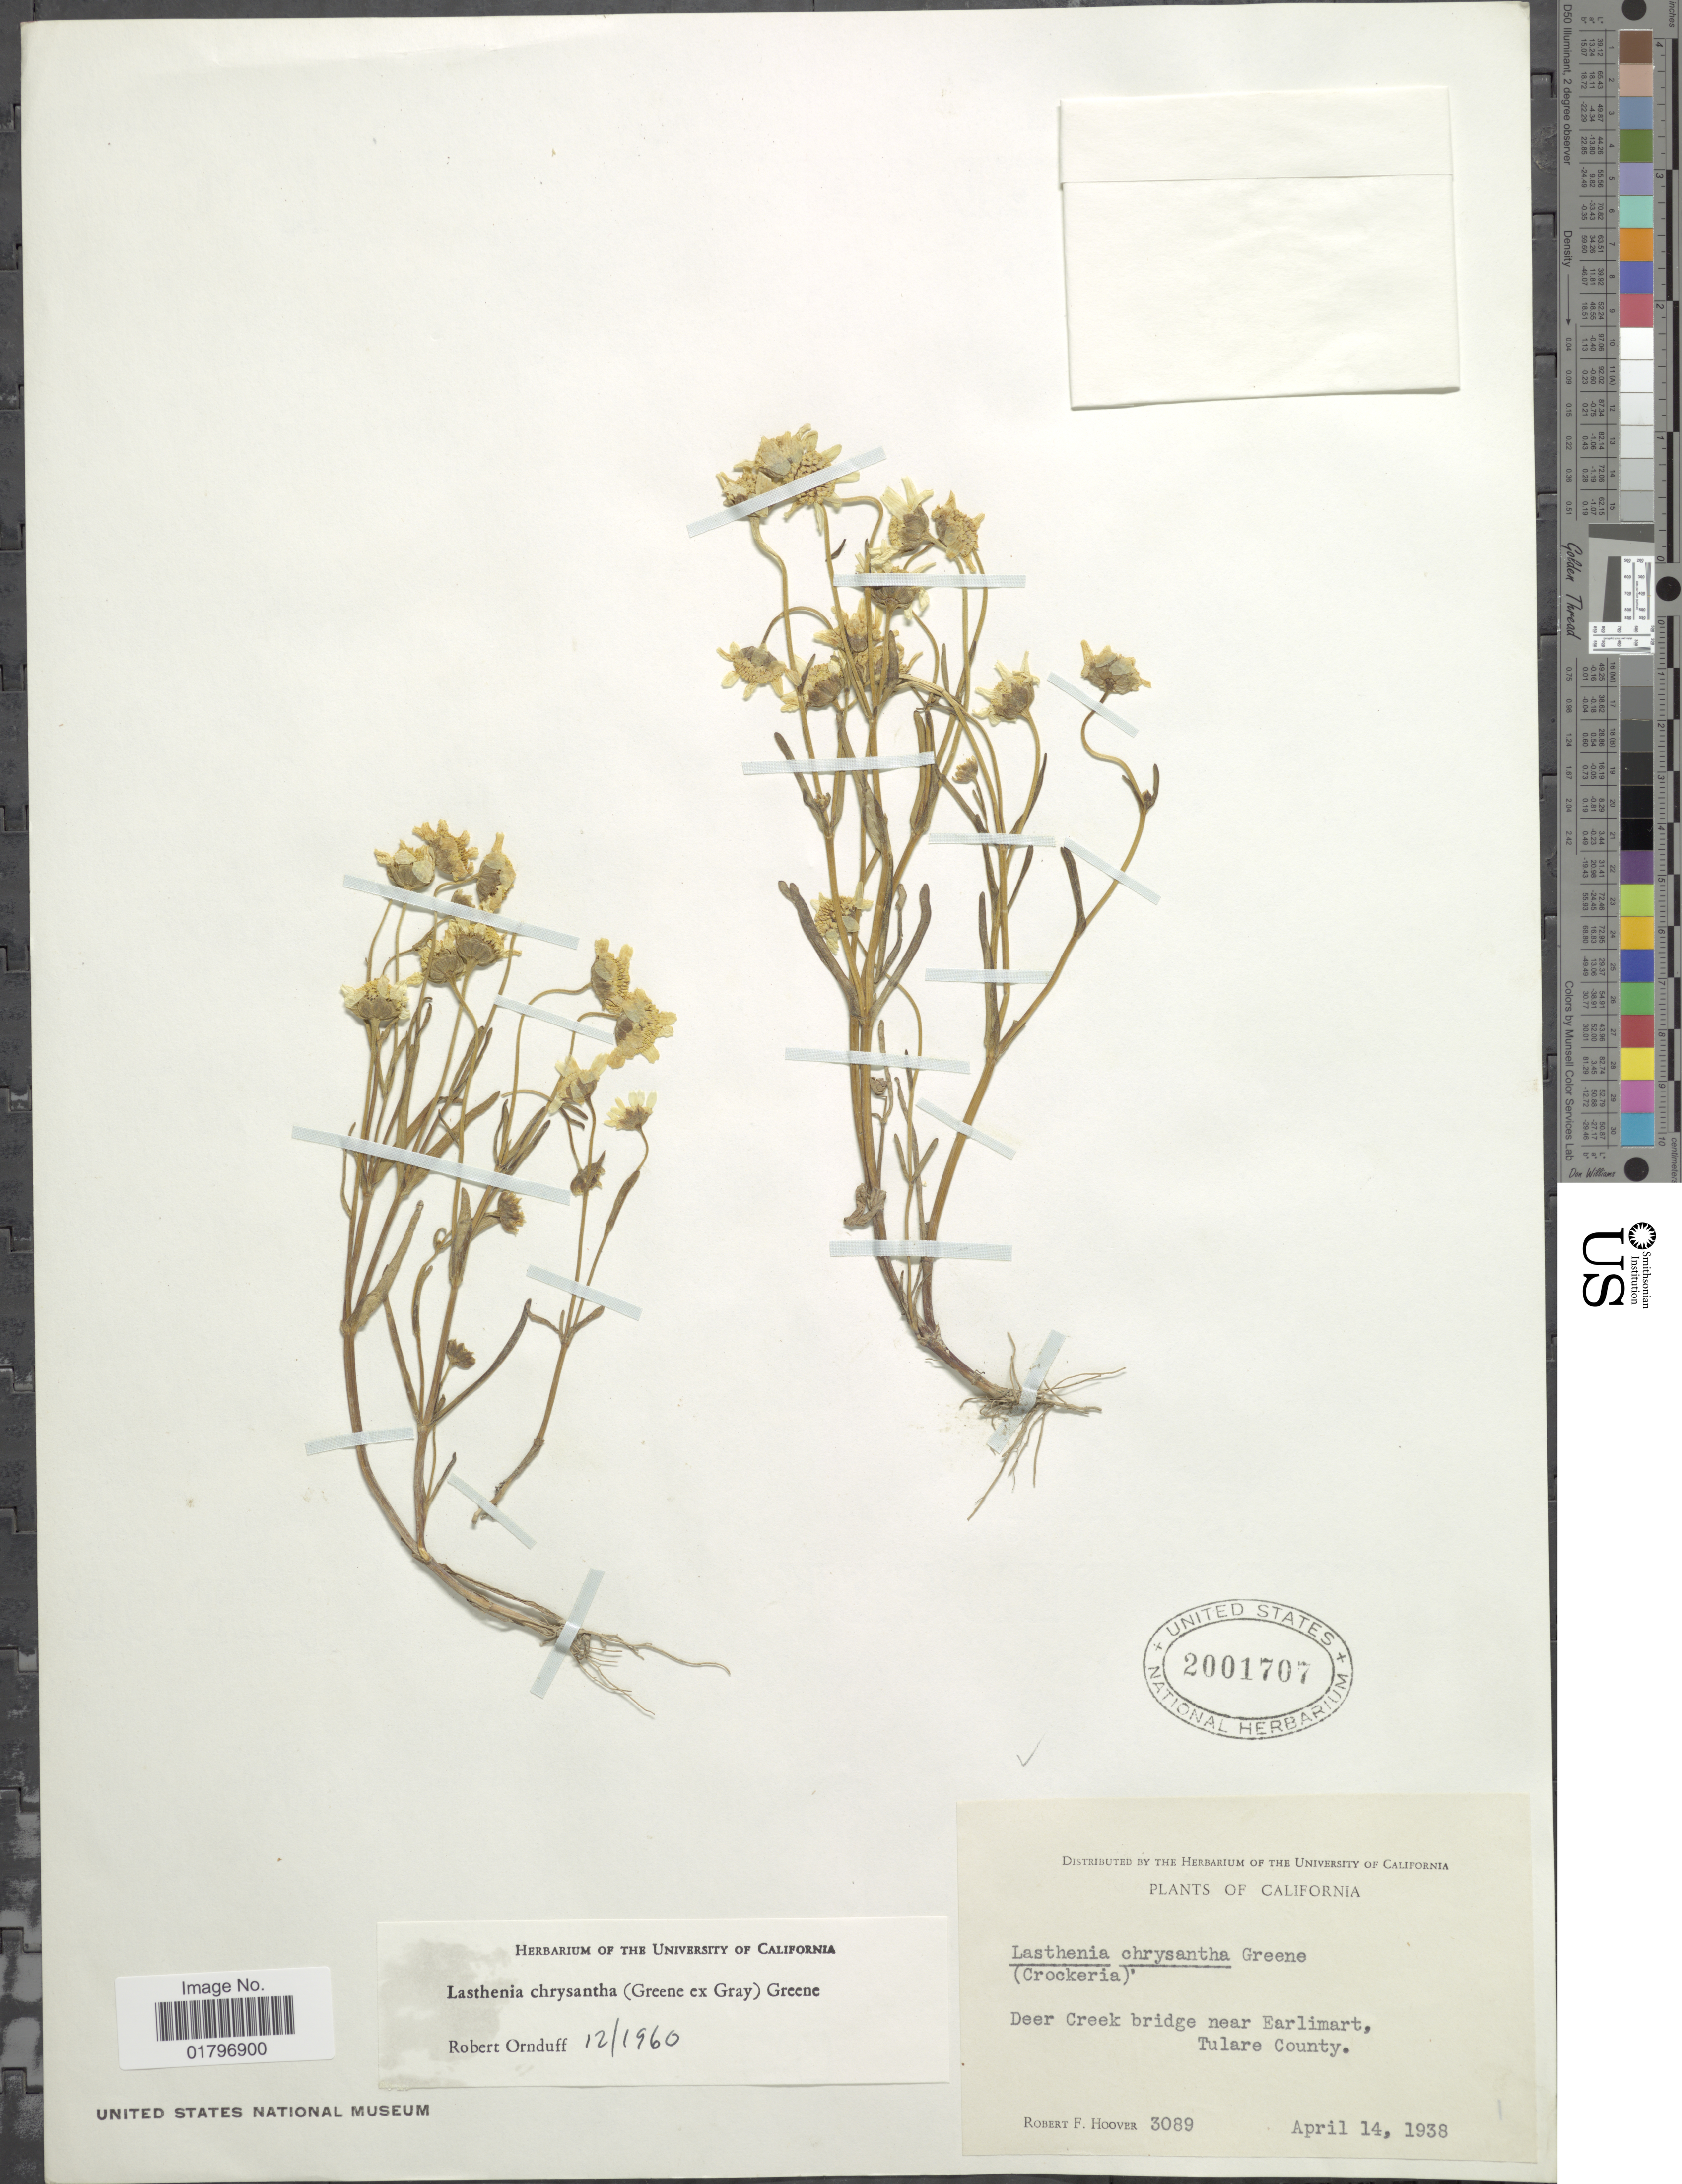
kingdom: Plantae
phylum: Tracheophyta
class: Magnoliopsida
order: Asterales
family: Asteraceae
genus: Lasthenia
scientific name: Lasthenia chrysantha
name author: (Greene ex A. Gray) Greene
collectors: R. F. Hoover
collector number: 3089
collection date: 1938-04-14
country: United States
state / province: California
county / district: Tulare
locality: Deer Creek bridge near Earlimart, Tulare County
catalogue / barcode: US 2001707